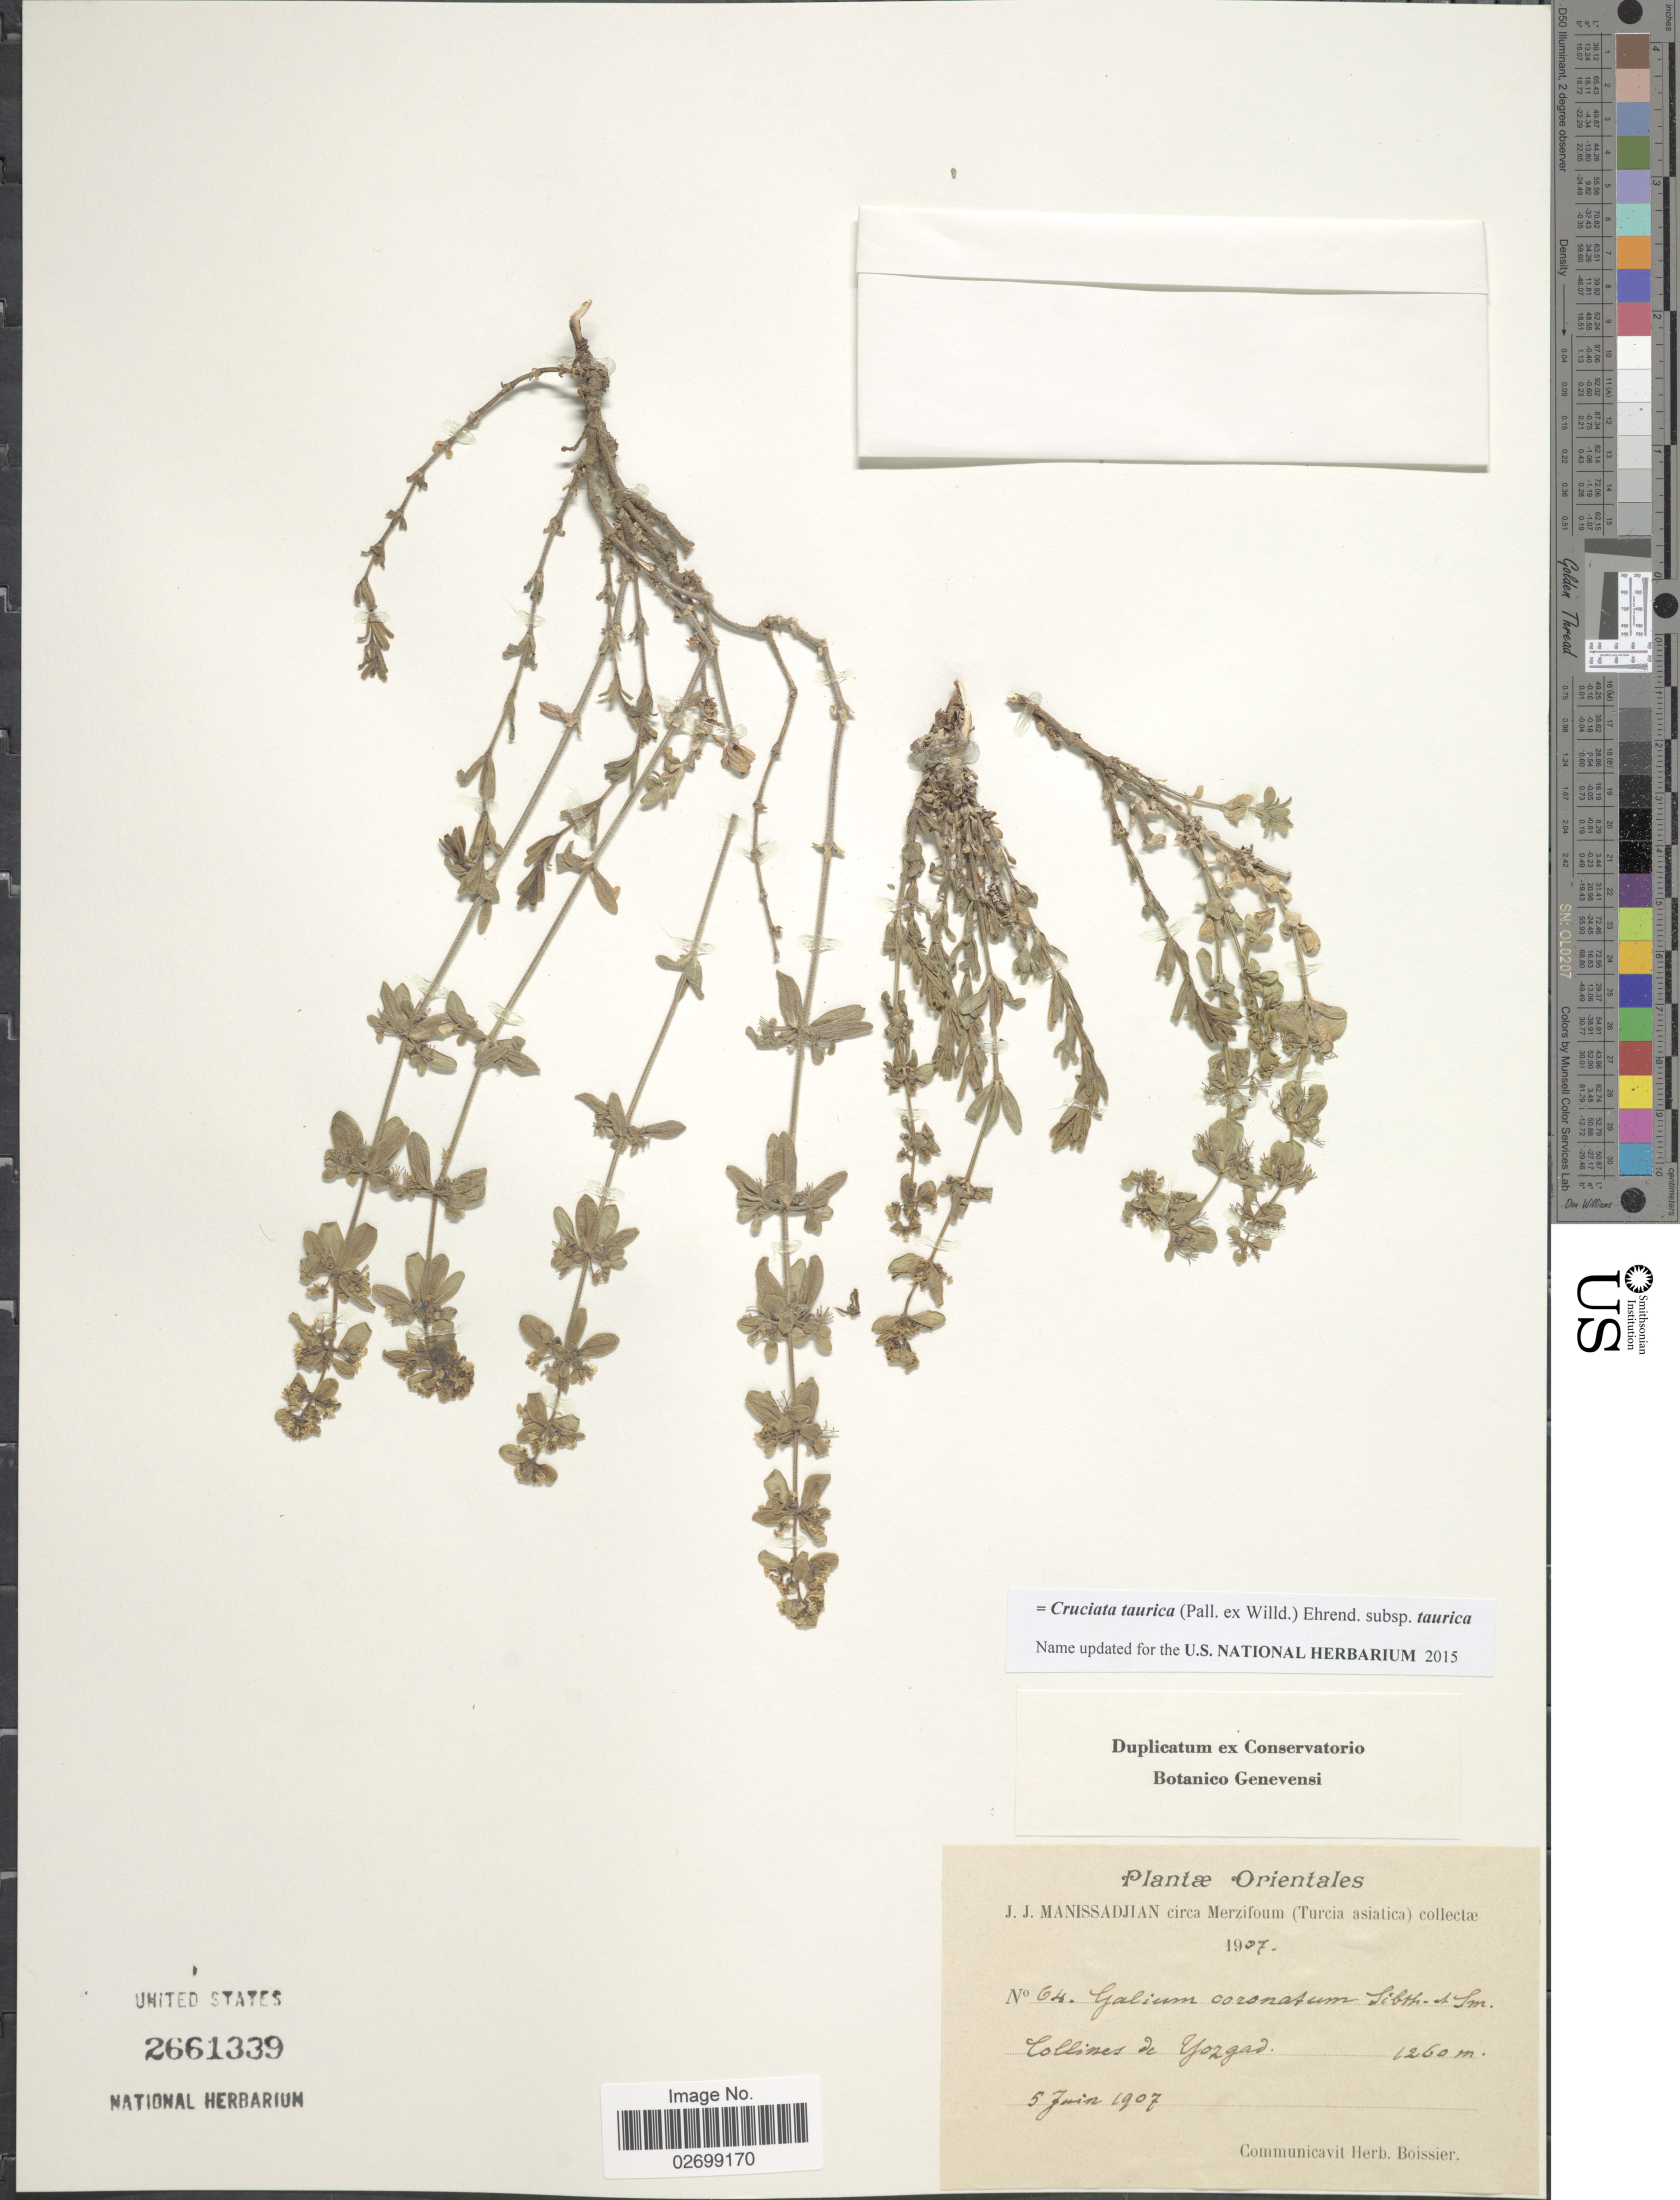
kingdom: Plantae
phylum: Tracheophyta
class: Magnoliopsida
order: Gentianales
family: Rubiaceae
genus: Cruciata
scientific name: Cruciata taurica subsp. taurica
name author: (Pall. ex Willd.) Ehrend.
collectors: J. Manissadjian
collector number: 64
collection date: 1907-06-05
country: Turkey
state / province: Amasya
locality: Orientales, circa Merzifoum (Turcia asiatica), Collines de Yozgad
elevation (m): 1260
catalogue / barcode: US 2661339